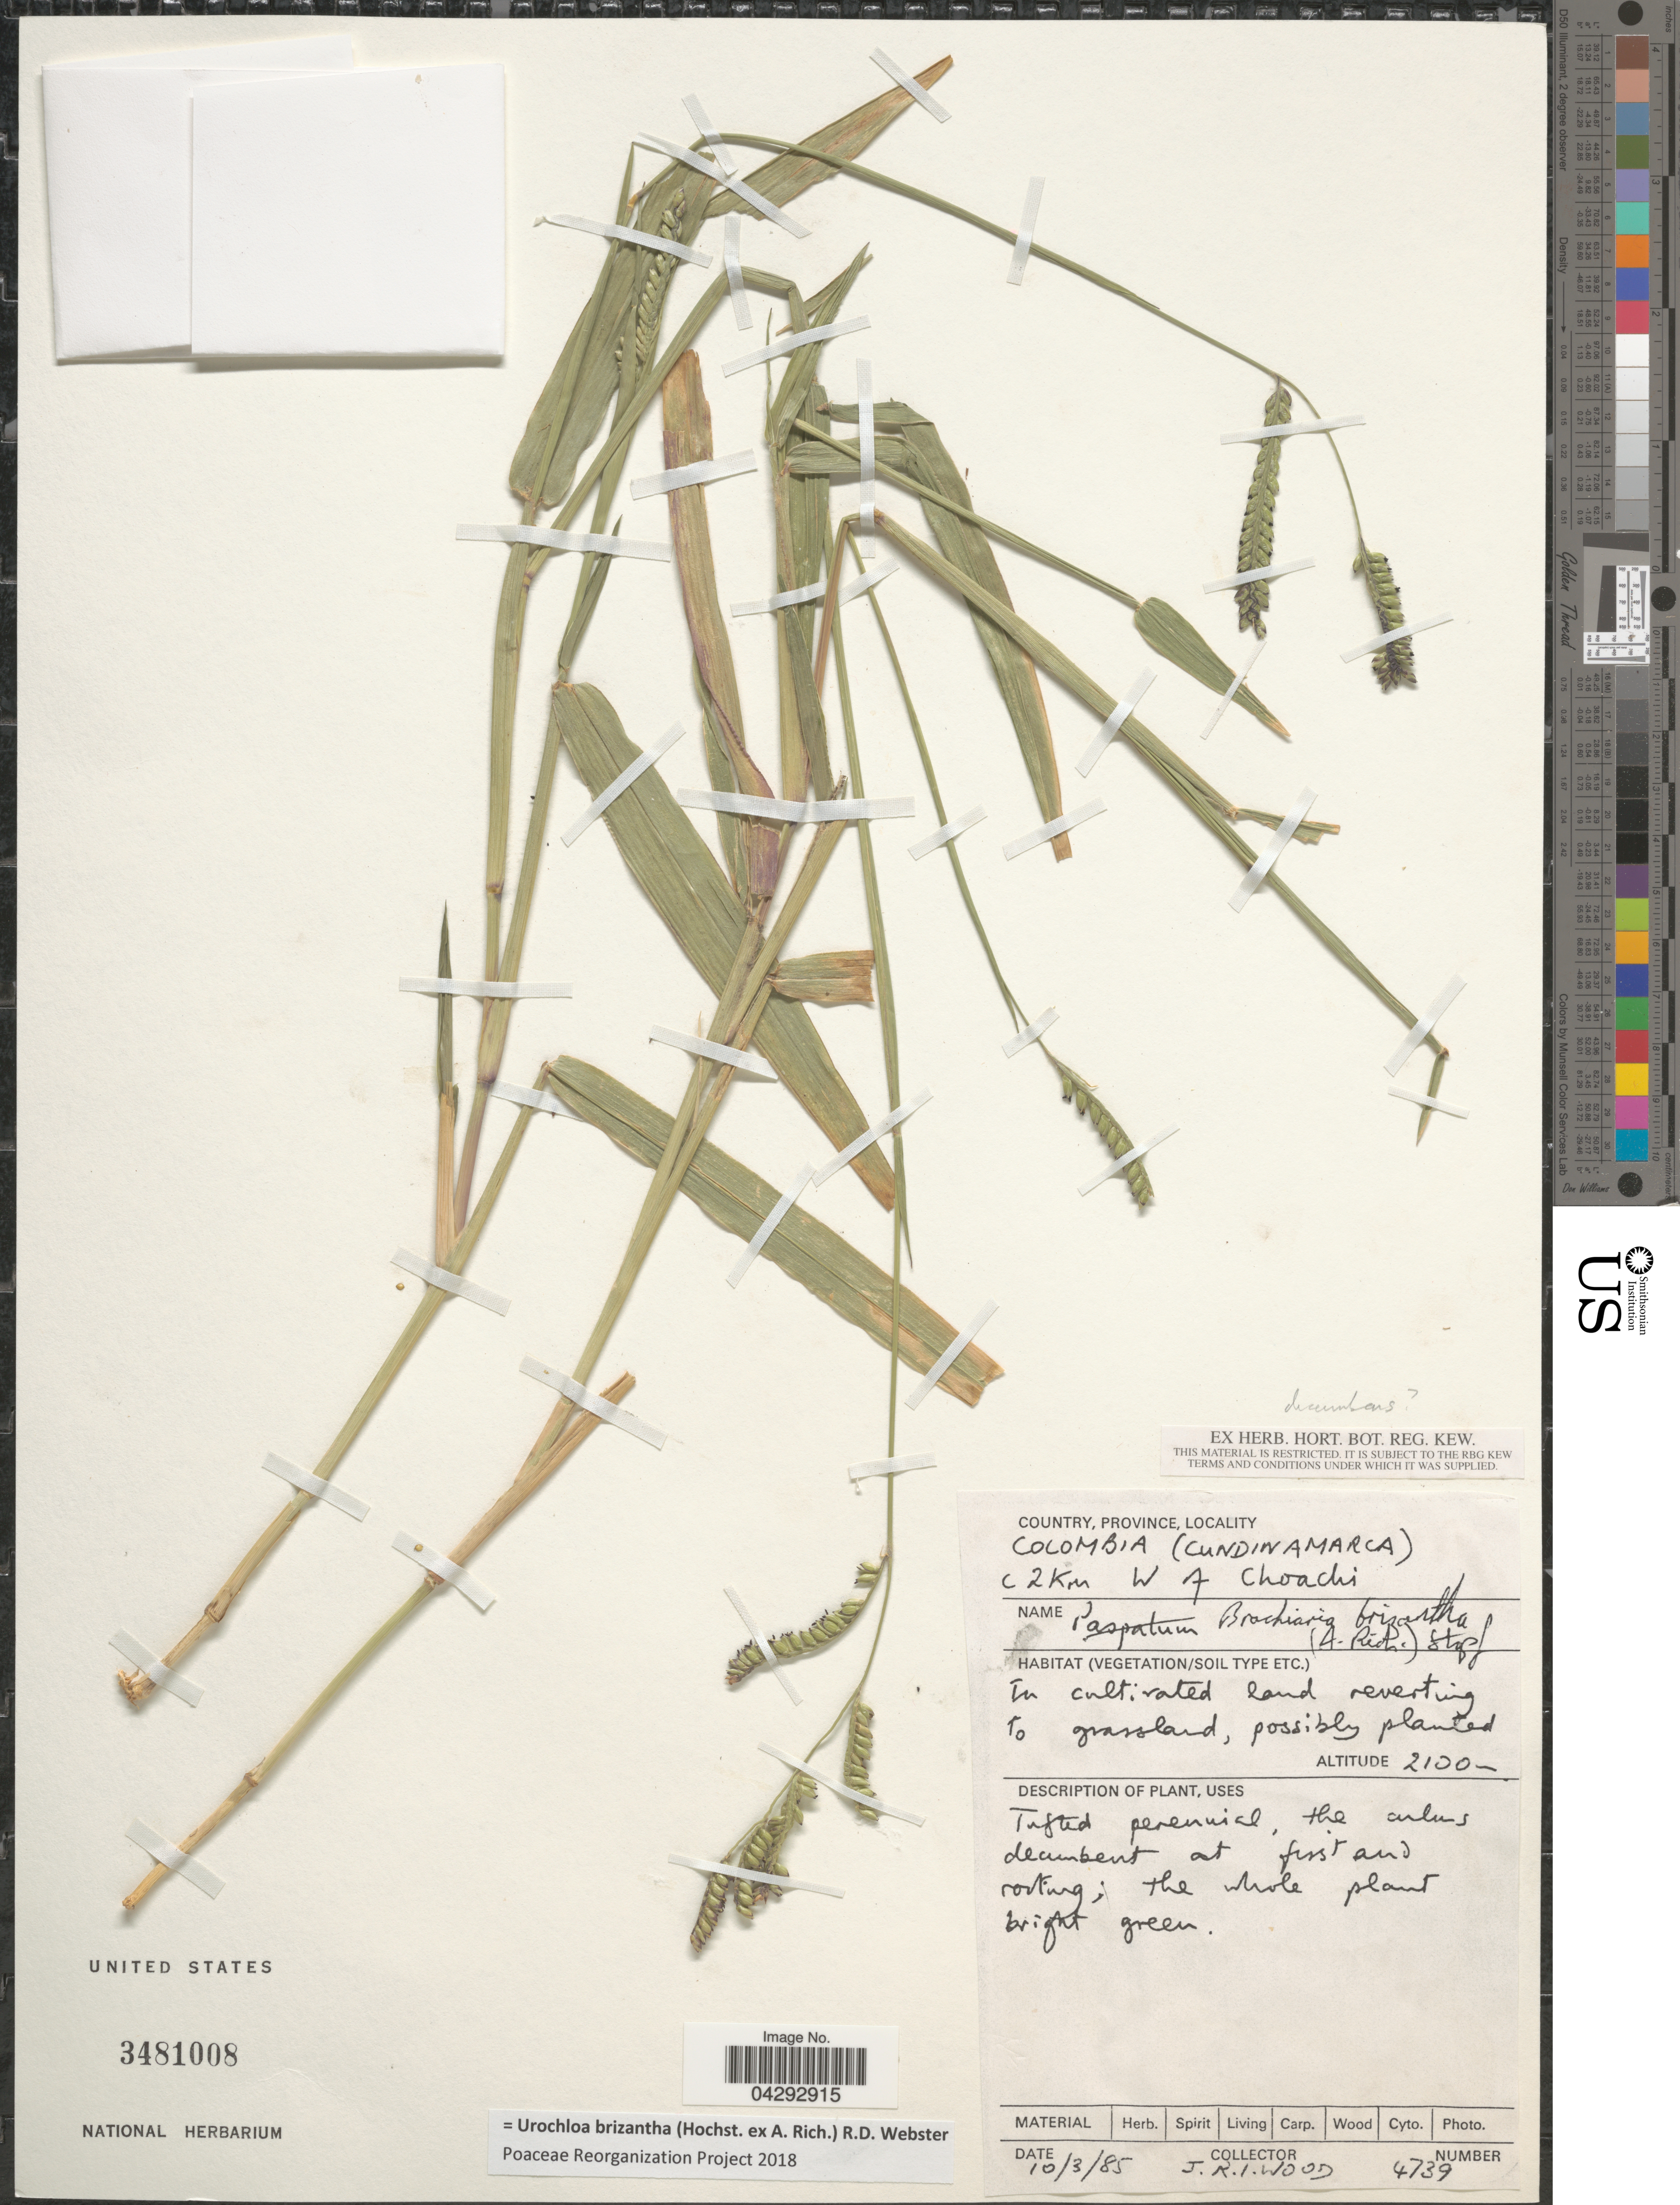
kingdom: Plantae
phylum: Tracheophyta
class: Liliopsida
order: Poales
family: Poaceae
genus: Urochloa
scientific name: Urochloa brizantha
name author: (Hochst. ex A. Rich.) R.D. Webster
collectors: J. R. I. Wood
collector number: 4739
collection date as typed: Transcribed d/m/y: 10/3/85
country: Colombia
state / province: Cundinamarca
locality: C 2 Km W of Choachi. In cultivated land reverting to grassland.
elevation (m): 2100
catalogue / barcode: US 3481008